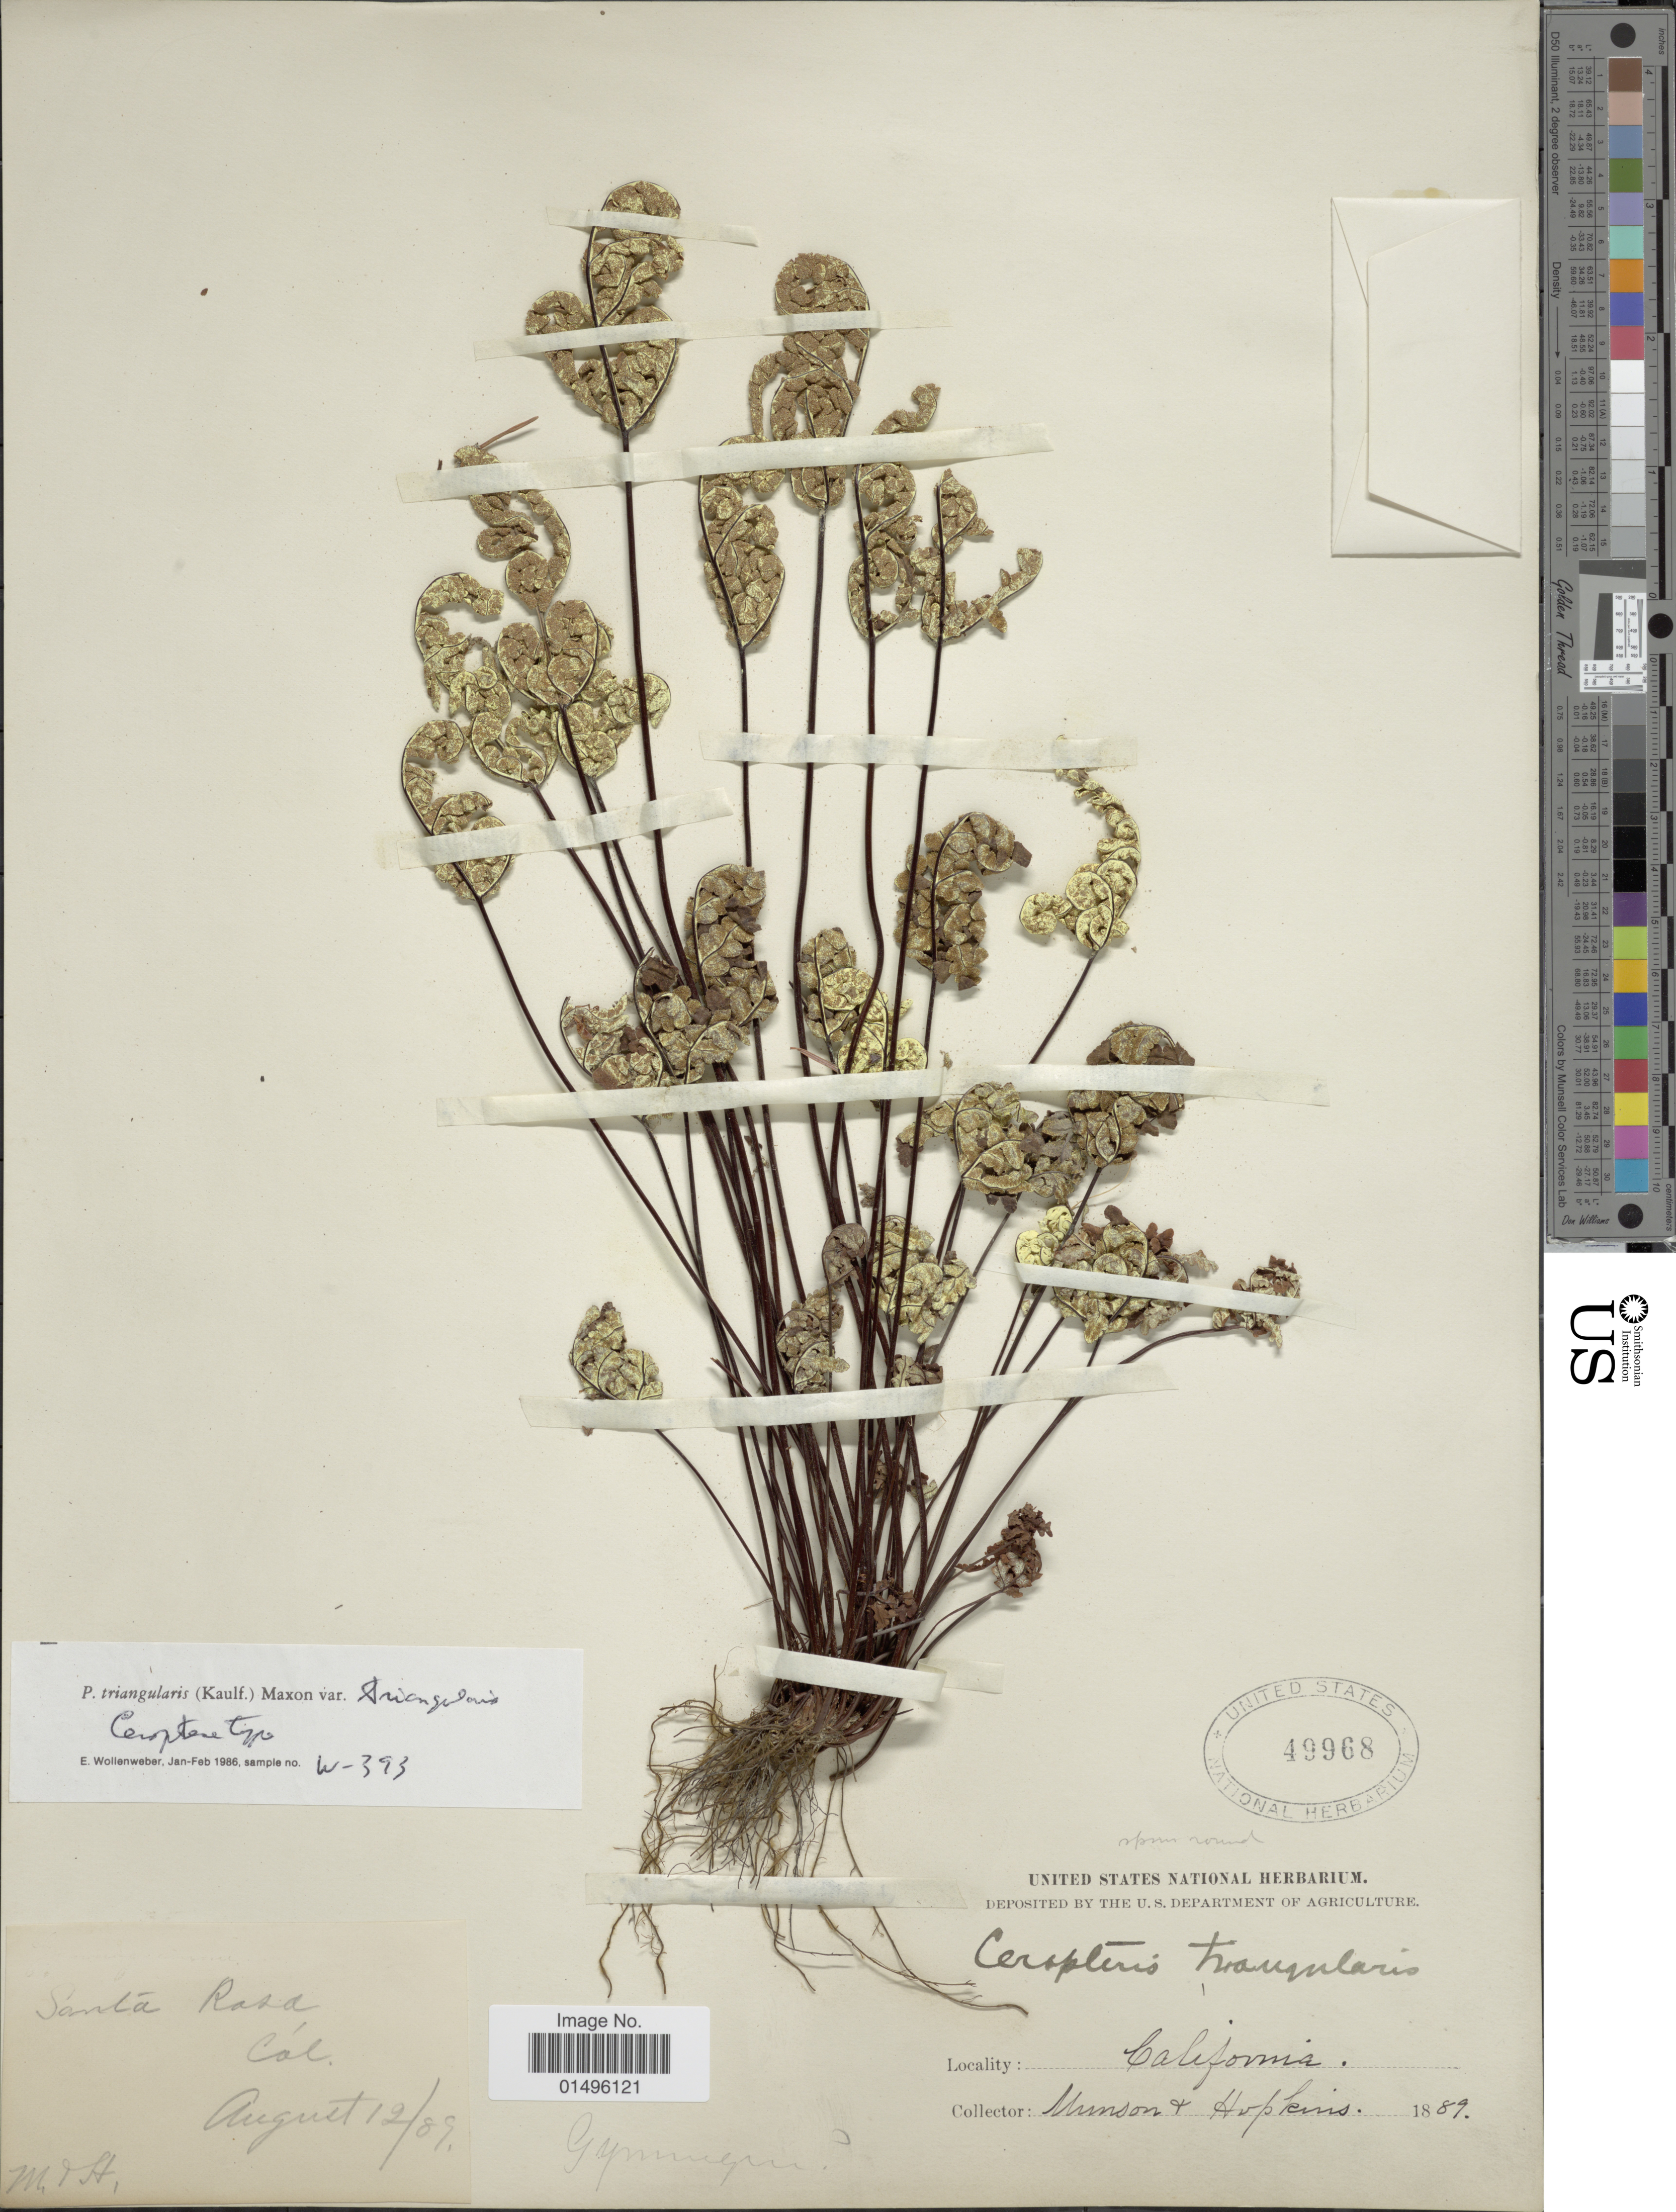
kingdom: Plantae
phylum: Tracheophyta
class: Polypodiopsida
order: Polypodiales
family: Pteridaceae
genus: Pentagramma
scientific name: Pentagramma triangularis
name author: (Kaulf.) Yatsk. et al.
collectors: -. Munson & -. Hopkins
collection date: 1889-08-12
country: United States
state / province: California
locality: Santa Rosa.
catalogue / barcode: US 49968